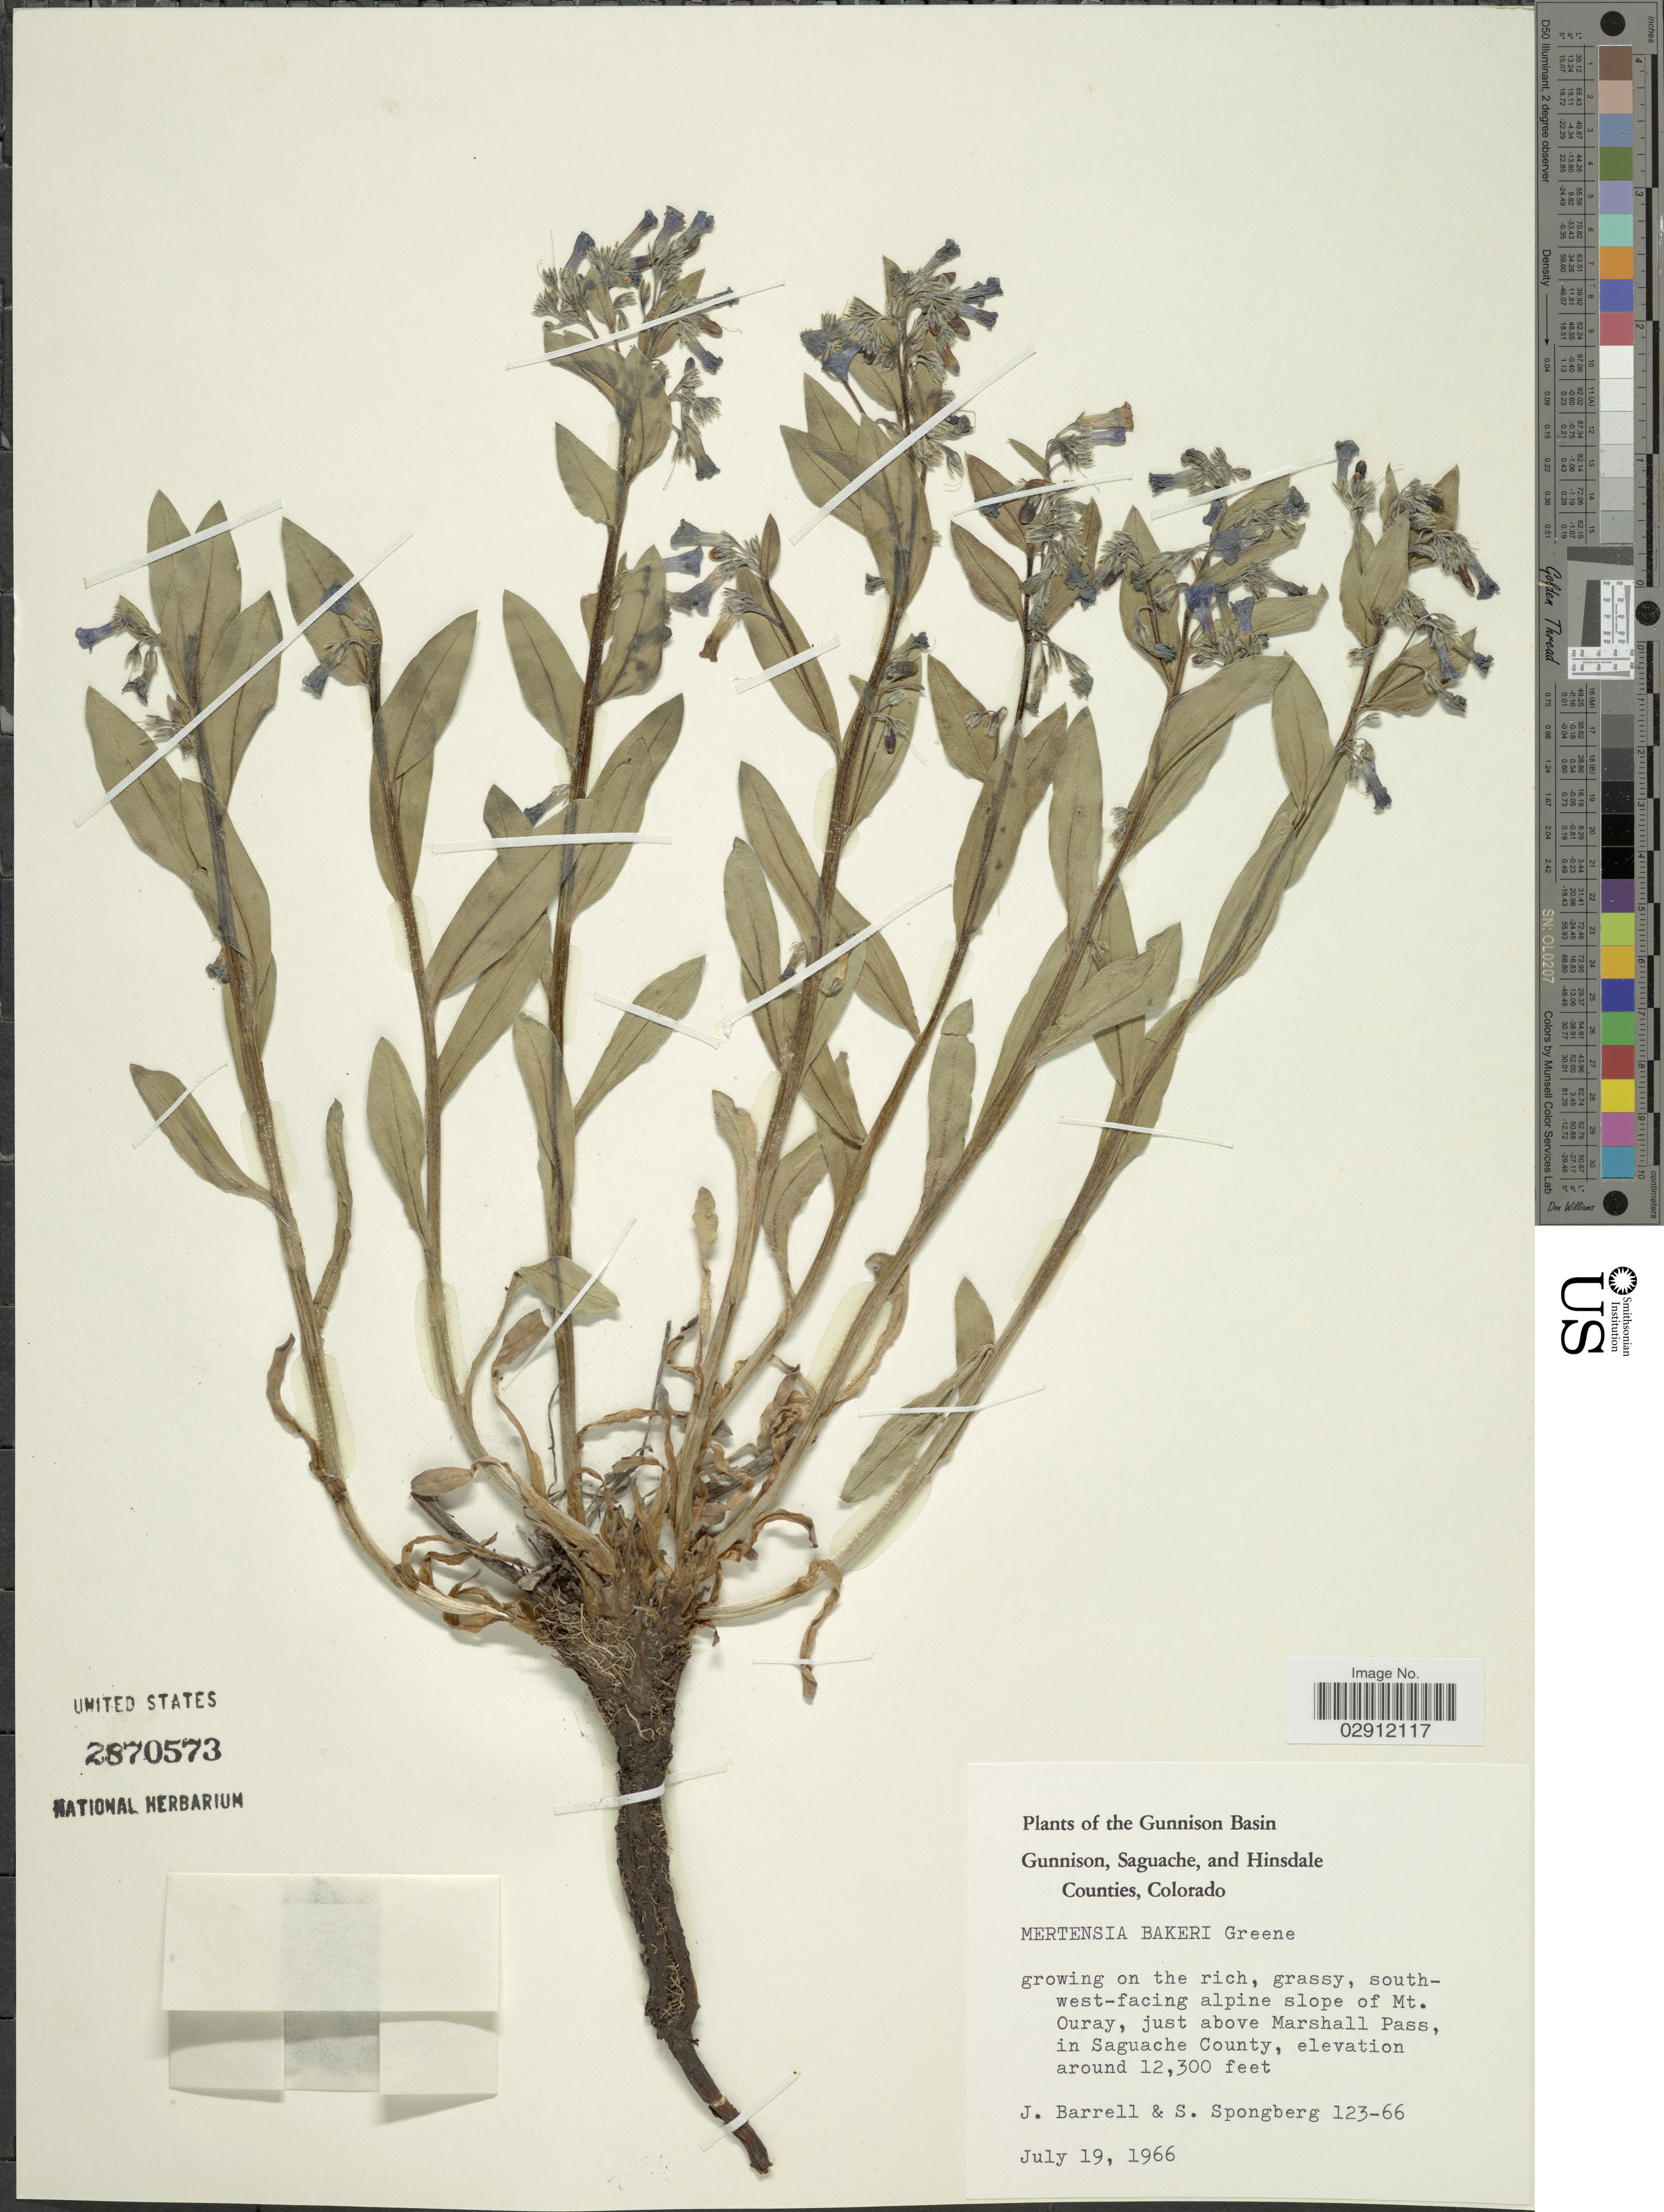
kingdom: Plantae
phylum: Tracheophyta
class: Magnoliopsida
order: Boraginales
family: Boraginaceae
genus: Mertensia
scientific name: Mertensia bakeri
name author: Greene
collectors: J. Barrell & S. A.Spongberg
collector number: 123-66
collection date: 1966-07-19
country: United States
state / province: Colorado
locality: Gunnison Basin. South-west-facing alpine slope of Mt. Ouray, just above Marshall Pass, in Saguache County.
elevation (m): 3749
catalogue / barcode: US 2870573